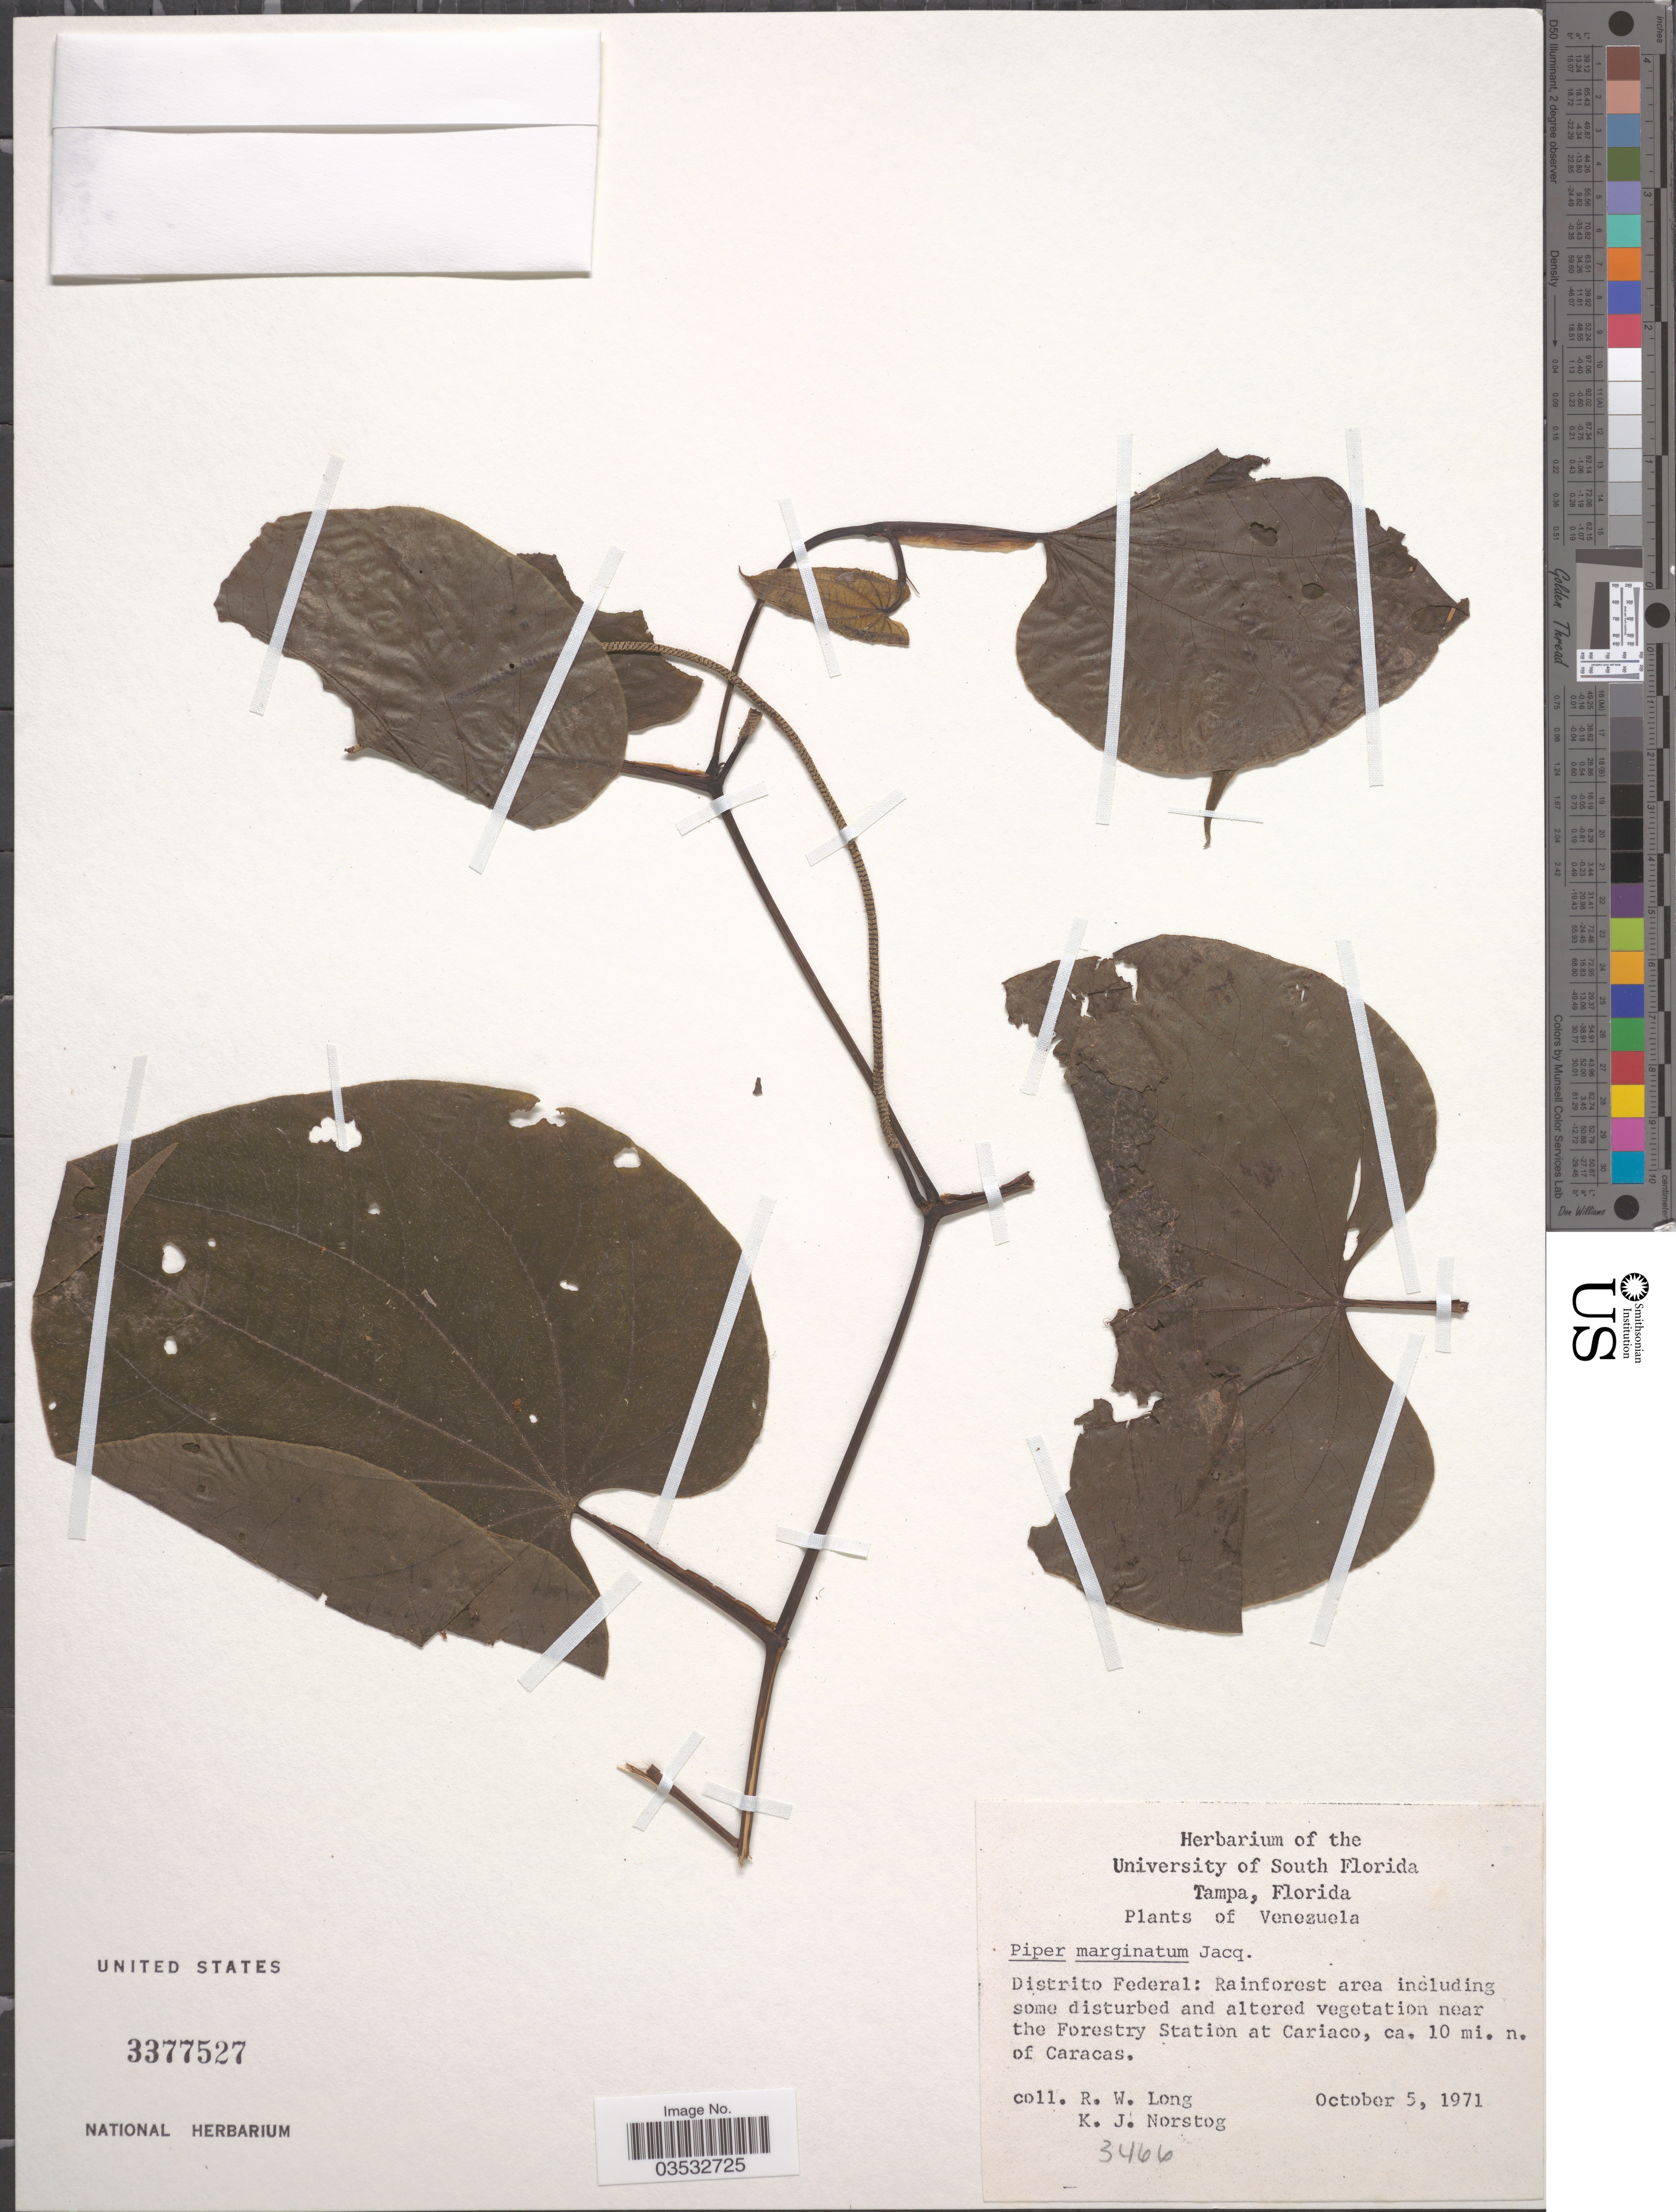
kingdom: Plantae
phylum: Tracheophyta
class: Magnoliopsida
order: Piperales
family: Piperaceae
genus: Piper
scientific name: Piper marginatum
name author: Jacq.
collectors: R. W. Long & K. Norstog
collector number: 3466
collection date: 1971-10-05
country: Venezuela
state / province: Distrito Federal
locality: Near the Forestry Station at Cariaco, ca. 10 mi. n. of Caracas.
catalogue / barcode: US 3377527